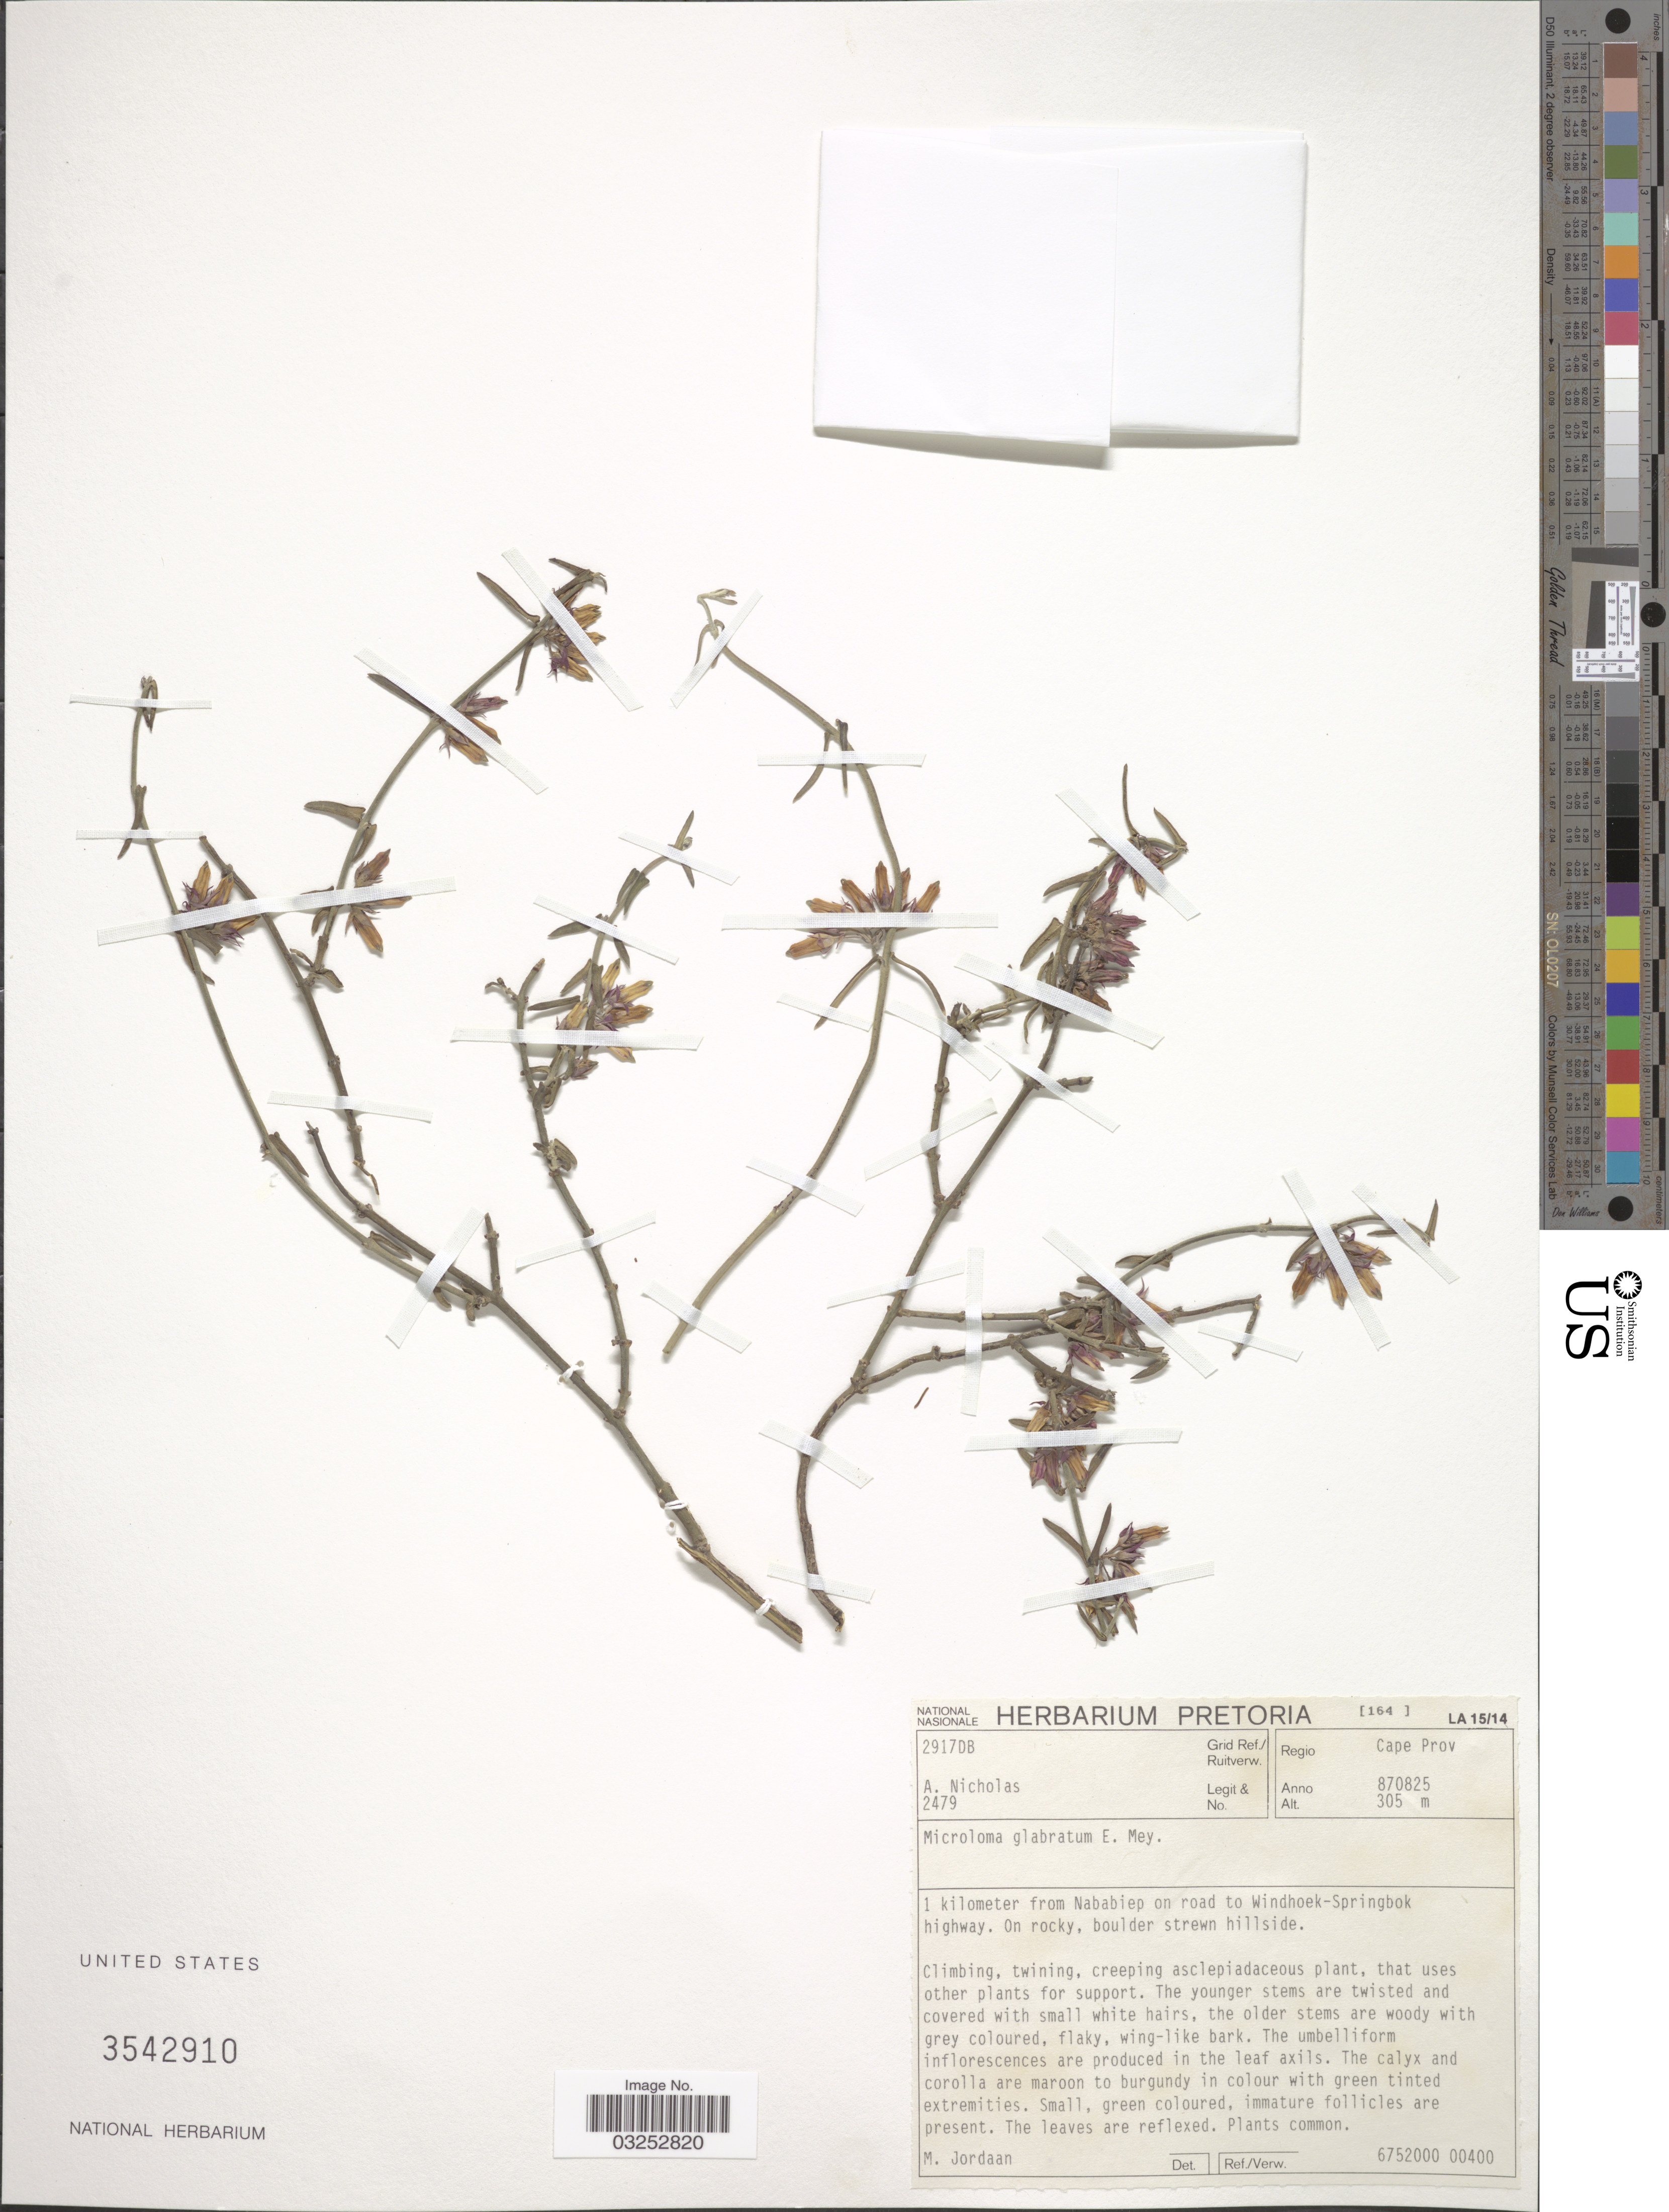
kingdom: Plantae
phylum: Tracheophyta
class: Magnoliopsida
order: Gentianales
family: Apocynaceae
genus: Microloma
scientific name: Microloma glabratum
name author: E. Mey.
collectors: A. Nicholas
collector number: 2479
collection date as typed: Transcribed d/m/y: 25/8/87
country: South Africa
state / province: Northern Cape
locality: Regio Cape Prov., Grid Ref./Ruitverw. 2917DB, 1 kilometer from Nababiep on road to Windhoek-Springbok highway.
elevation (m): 305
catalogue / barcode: US 3542910